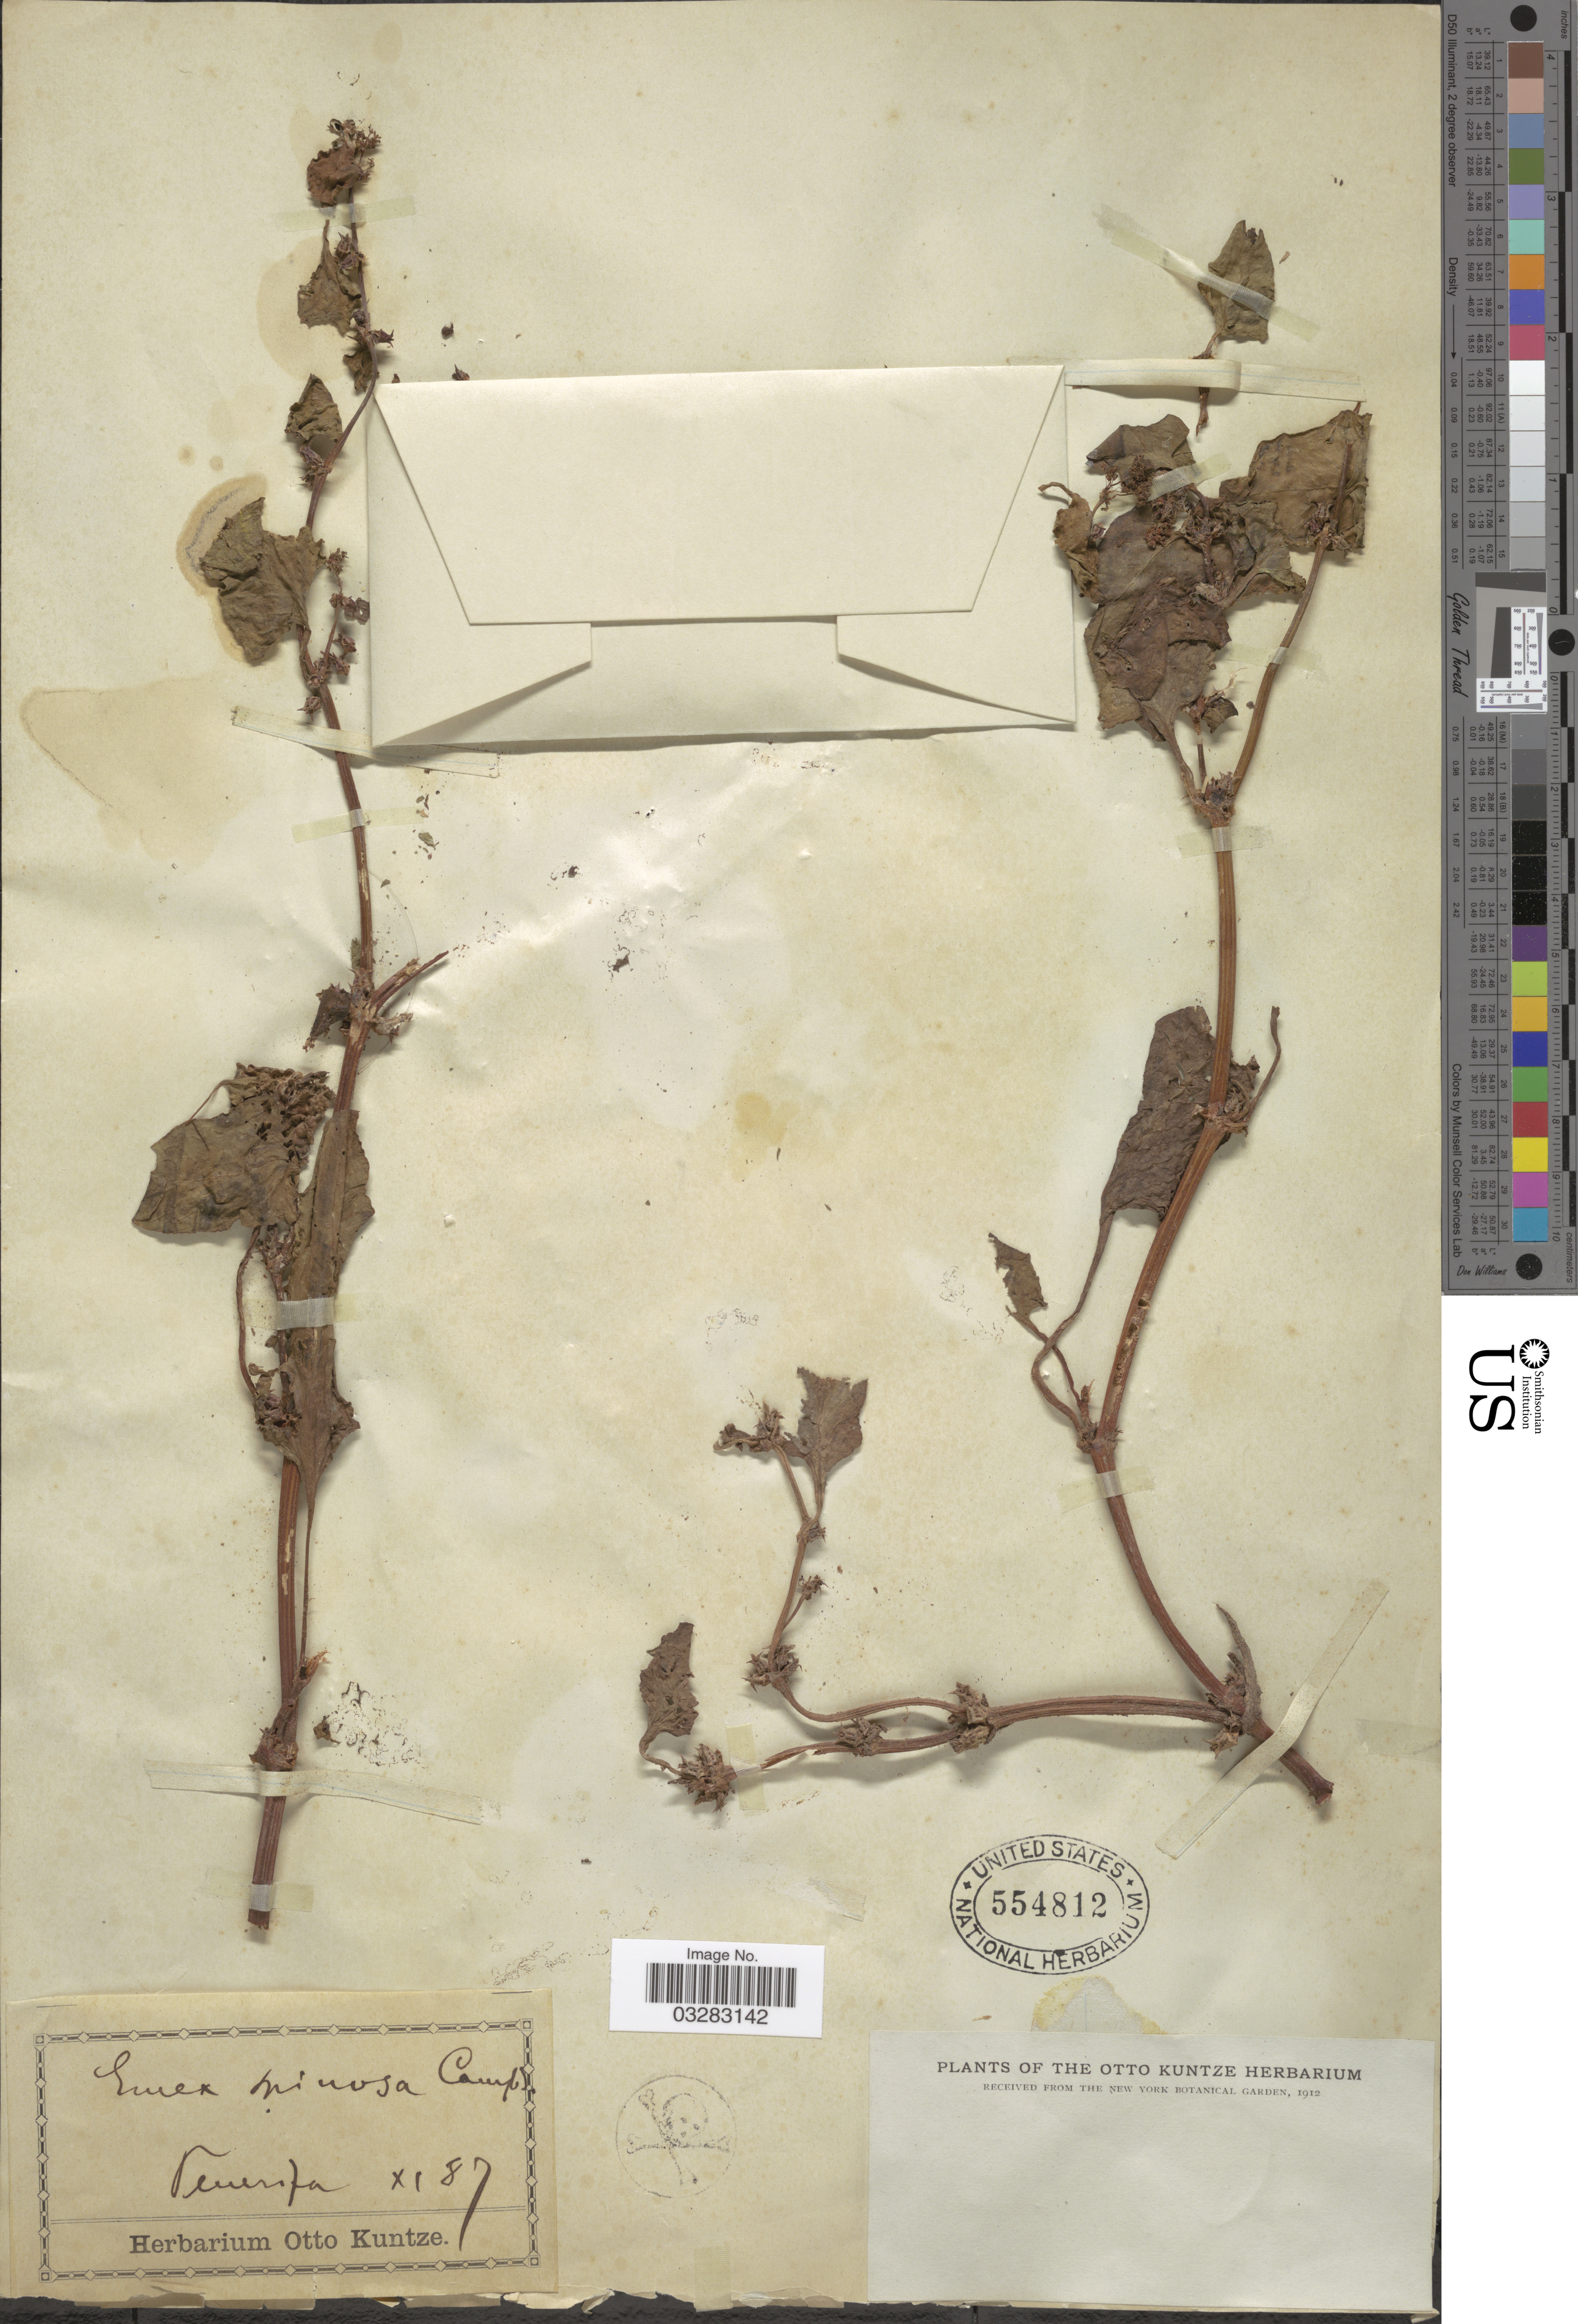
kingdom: Plantae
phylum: Tracheophyta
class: Magnoliopsida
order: Caryophyllales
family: Polygonaceae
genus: Rumex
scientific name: Rumex spinosus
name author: L.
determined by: Strong, Mark T., (BOT), Smithsonian Institution - National Museum of Natural History (UNITED STATES)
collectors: ex herb. Otto Kuntze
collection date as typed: Transcribed d/m/y: /11/87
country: Spain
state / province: Canarias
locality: Tenerifa.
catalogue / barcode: US 554812